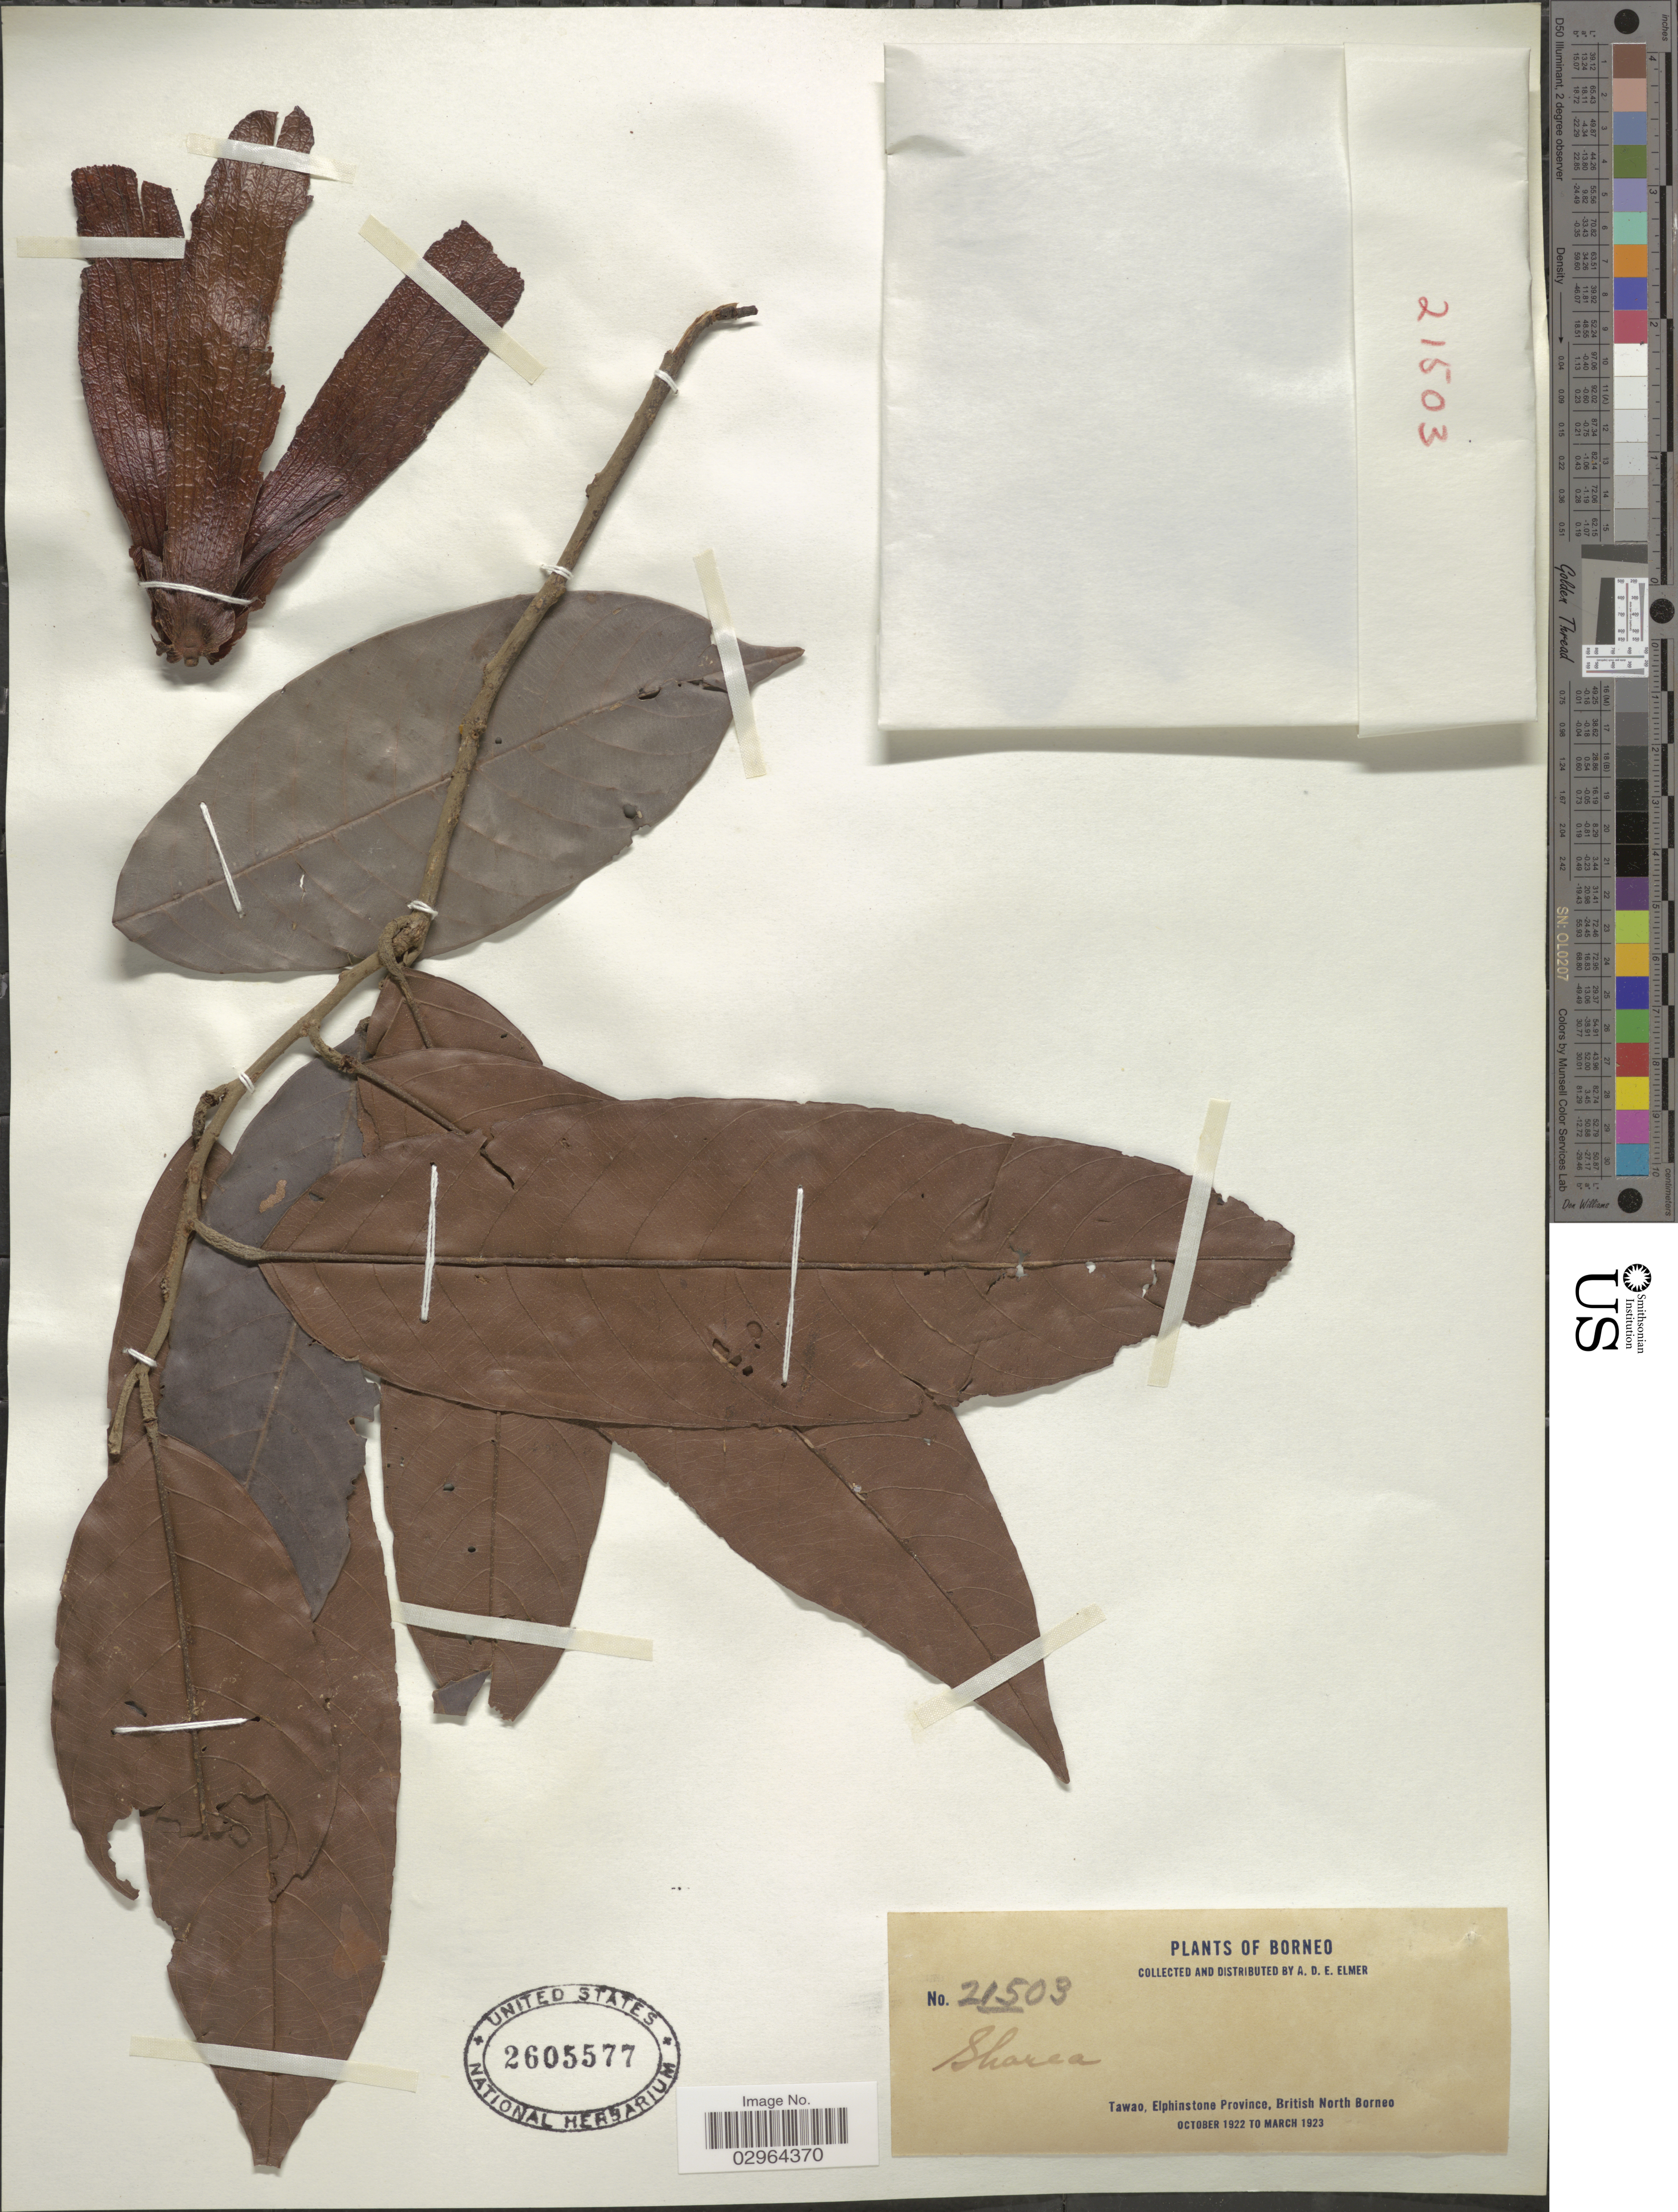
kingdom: Plantae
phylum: Tracheophyta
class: Magnoliopsida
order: Malvales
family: Dipterocarpaceae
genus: Rubroshorea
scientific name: Rubroshorea macroptera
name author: (Dyer) P.S. Ashton & J. Heck.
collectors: A. D. E. Elmer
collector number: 21503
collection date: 1922-10/1923-03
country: Malaysia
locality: Borneo. Tawao, Elphinstone Province, British North Borneo.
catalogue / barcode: US 2605577